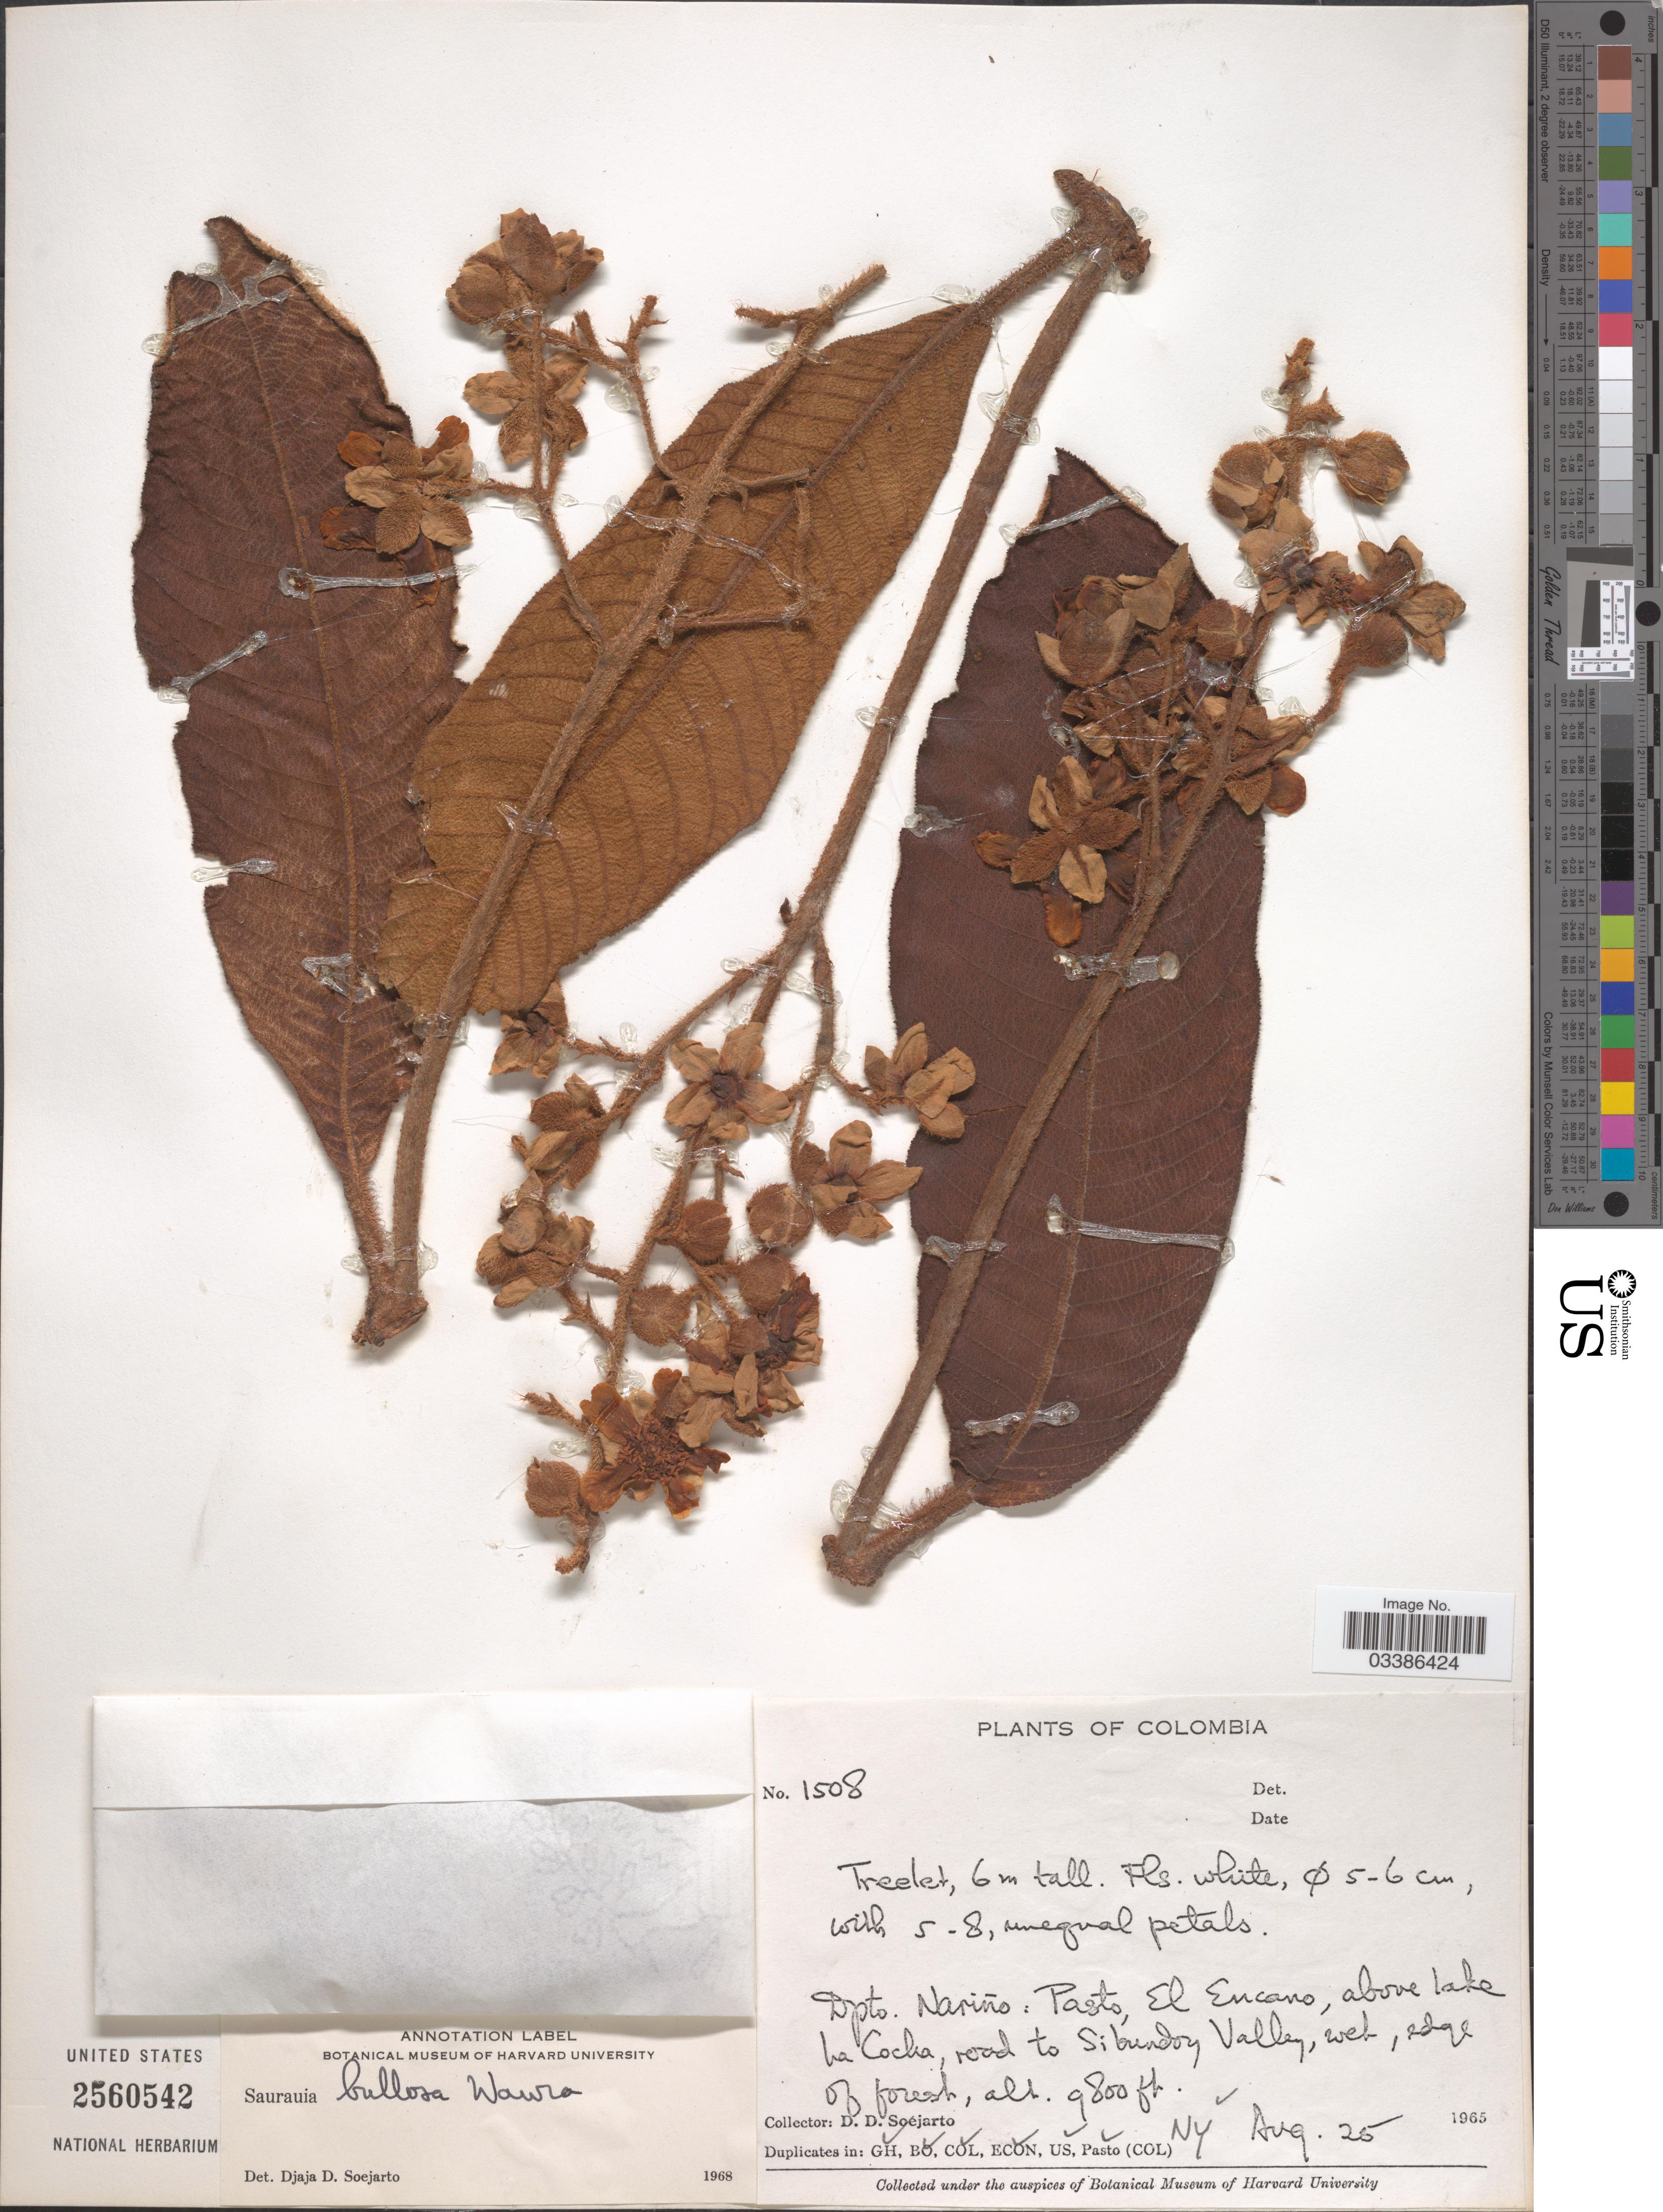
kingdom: Plantae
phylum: Tracheophyta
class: Magnoliopsida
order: Ericales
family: Actinidiaceae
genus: Saurauia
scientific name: Saurauia bullosa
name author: Wawra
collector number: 1508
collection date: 1965-08-25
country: Colombia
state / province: Nariño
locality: Dpto. Nariño: Pasto, El Encano, above lake La Cocha, road to Sibundoy Valley.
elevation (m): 2987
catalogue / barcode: US 2560542